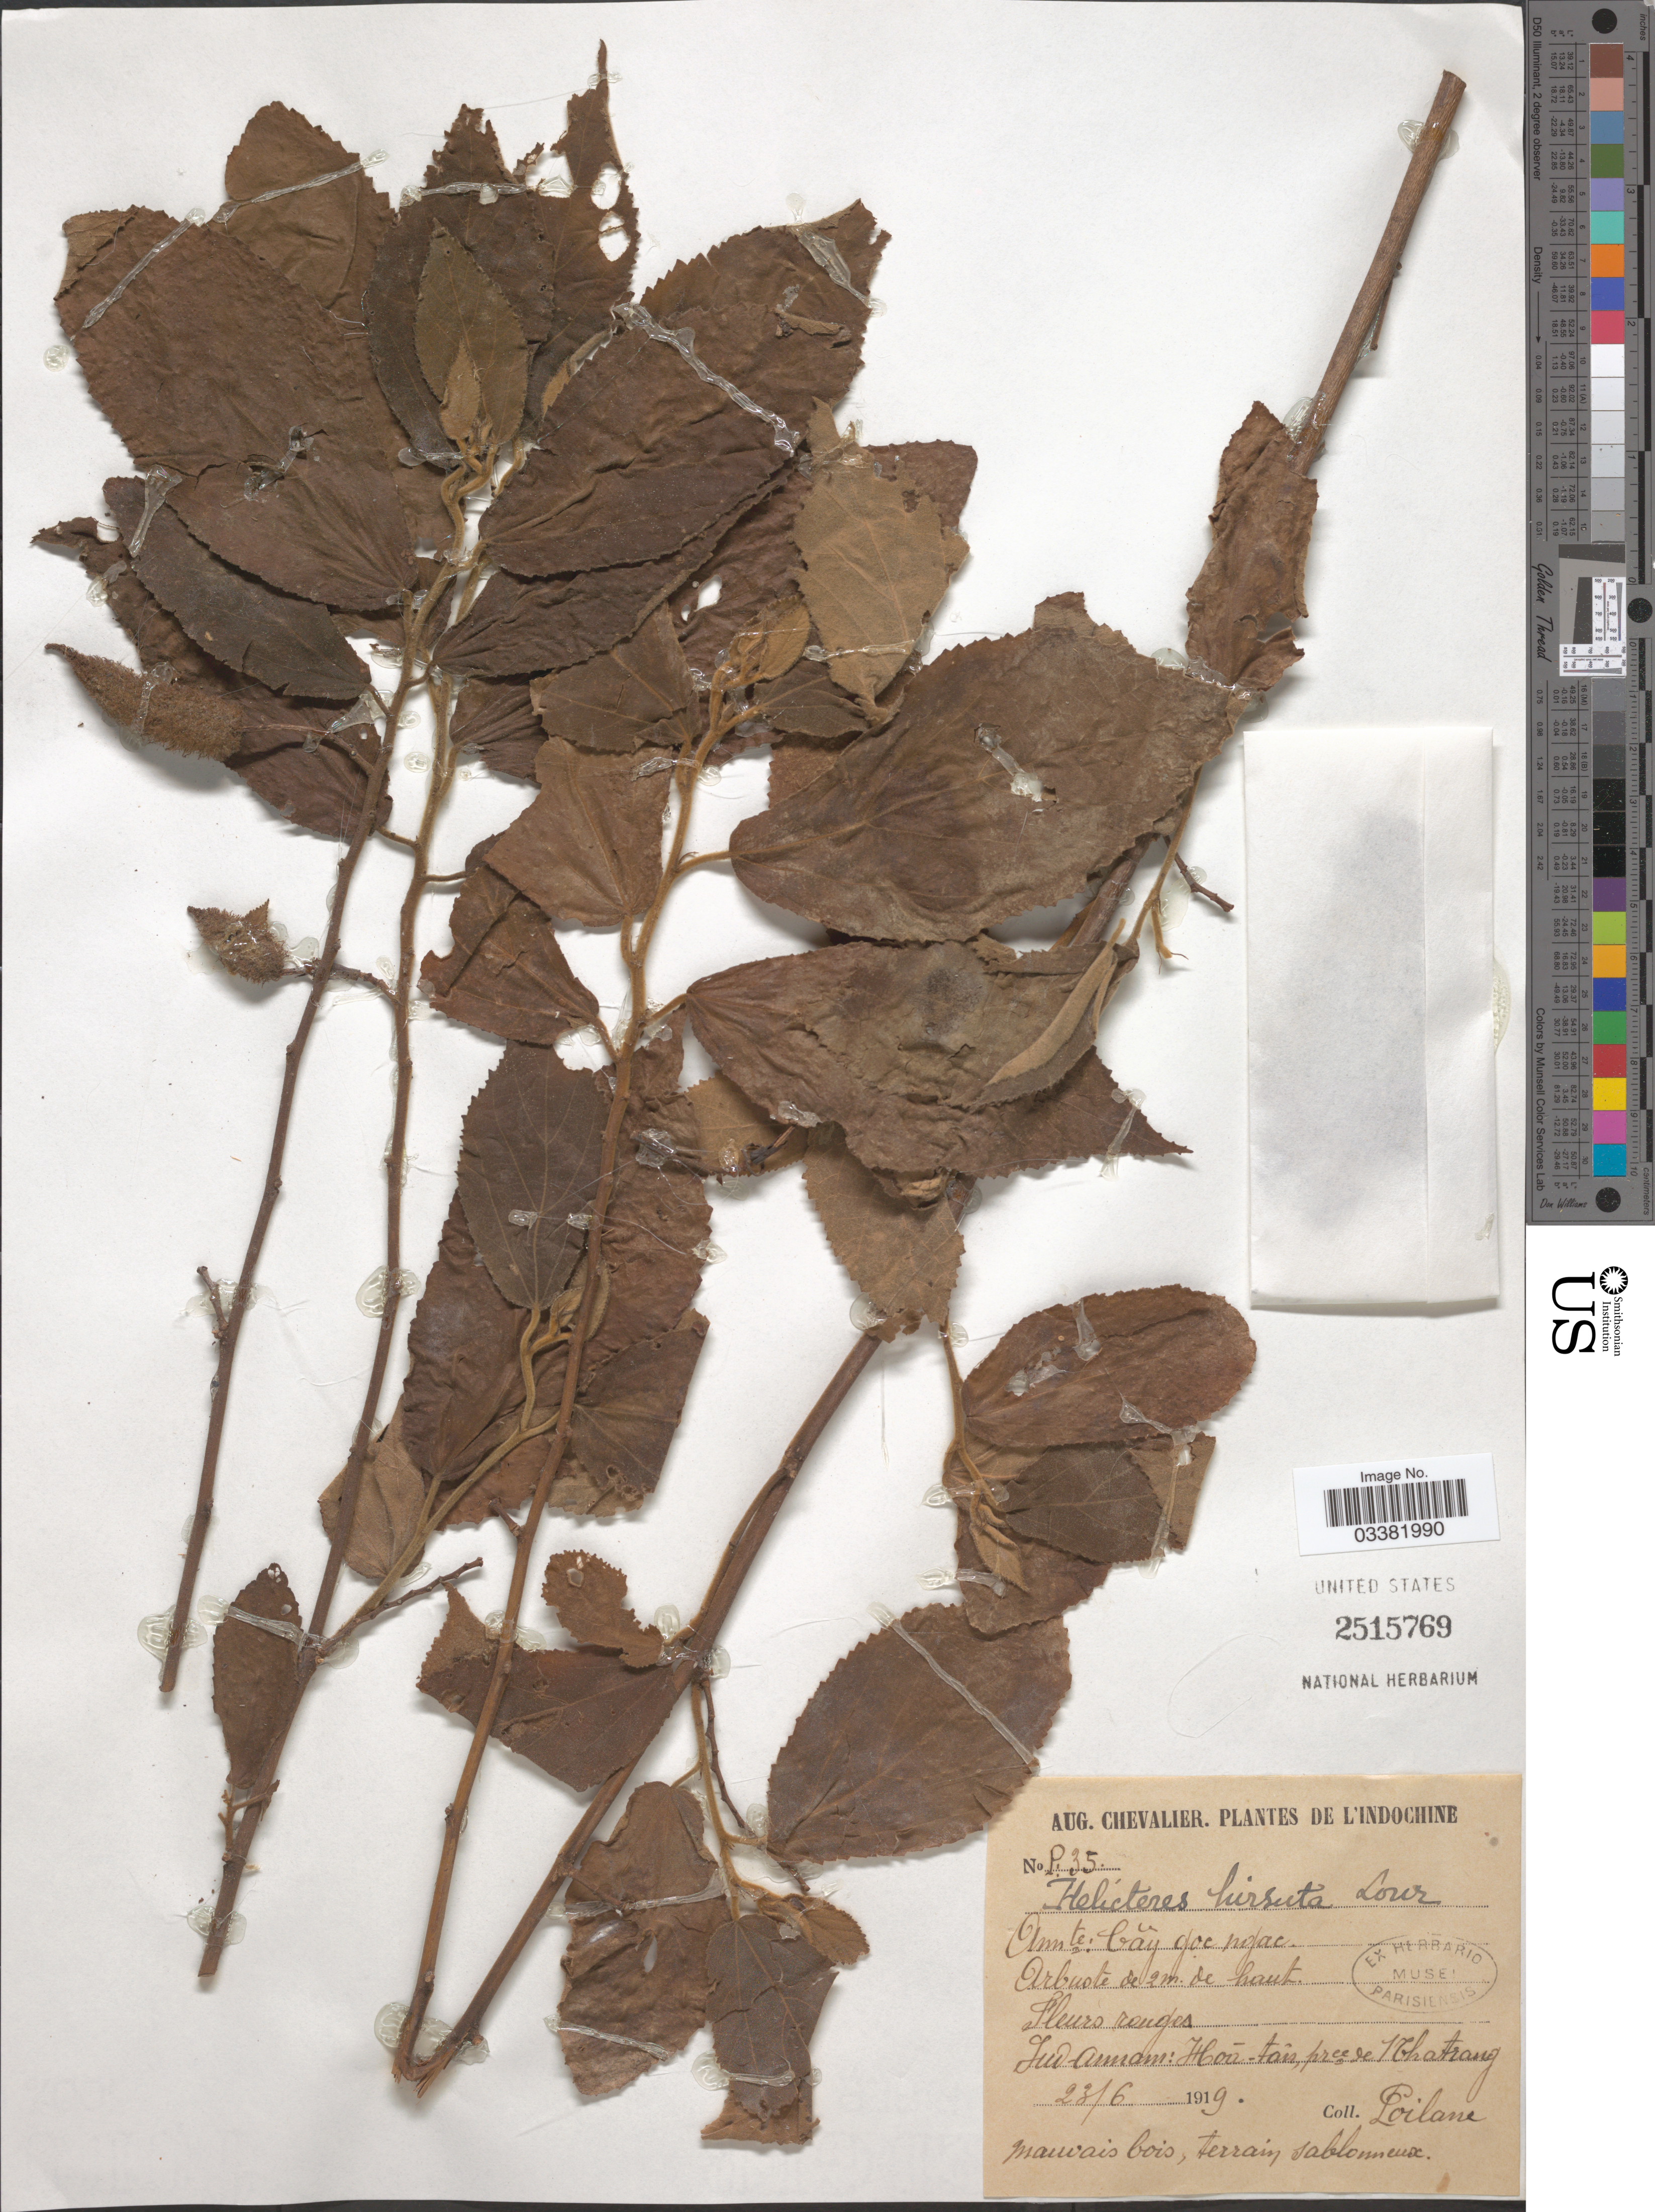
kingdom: Plantae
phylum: Tracheophyta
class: Magnoliopsida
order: Malvales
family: Malvaceae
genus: Helicteres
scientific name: Helicteres hirsuta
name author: Lour.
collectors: -. Poilane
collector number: P35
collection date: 1919-06-23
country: Vietnam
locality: L'Indochine. Sud-Annam: Hoū-tân, pres de Nhatrang.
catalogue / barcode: US 2515769